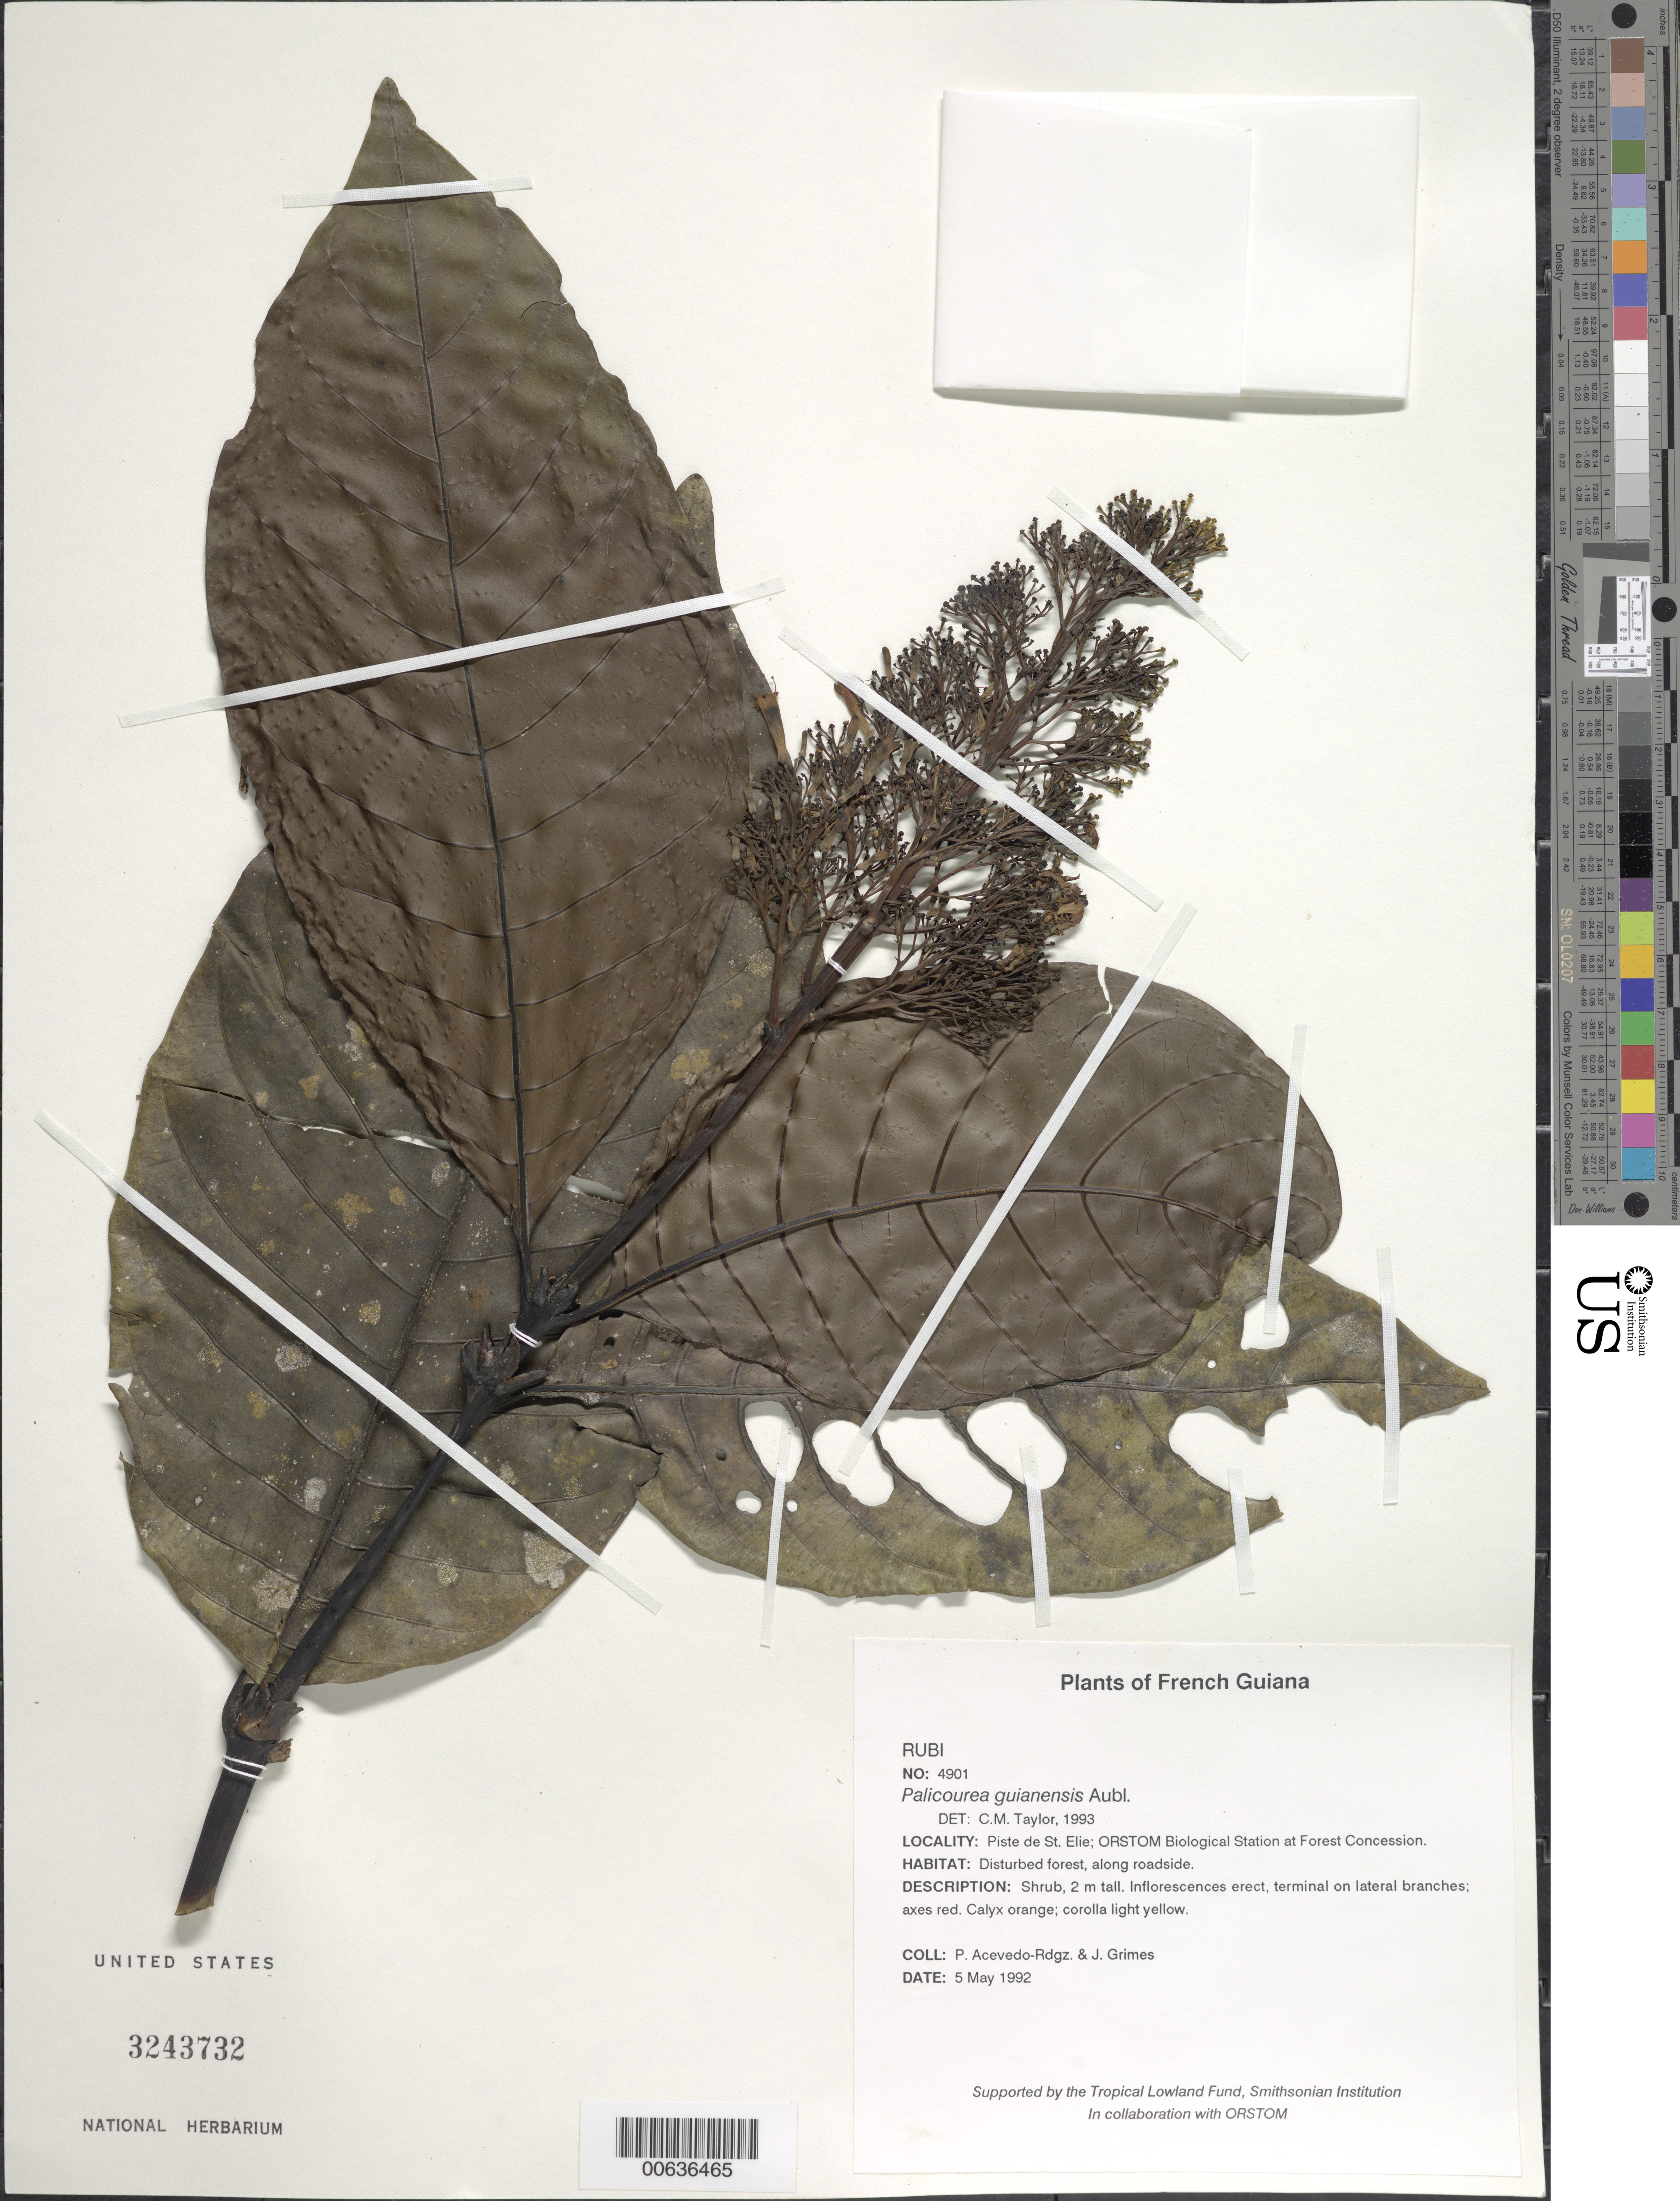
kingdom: Plantae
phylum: Tracheophyta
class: Magnoliopsida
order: Gentianales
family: Rubiaceae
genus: Palicourea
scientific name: Palicourea guianensis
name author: Aubl.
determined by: Taylor, Charlotte M.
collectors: P. Acevedo-Rodr. & J. Grimes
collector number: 4901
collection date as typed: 05 May 1992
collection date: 1992-05-05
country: French Guiana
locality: Piste de St. Elie; ORSTOM Biological Station at Forest Concession.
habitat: Disturbed forest, along roadside.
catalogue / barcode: US 3243732